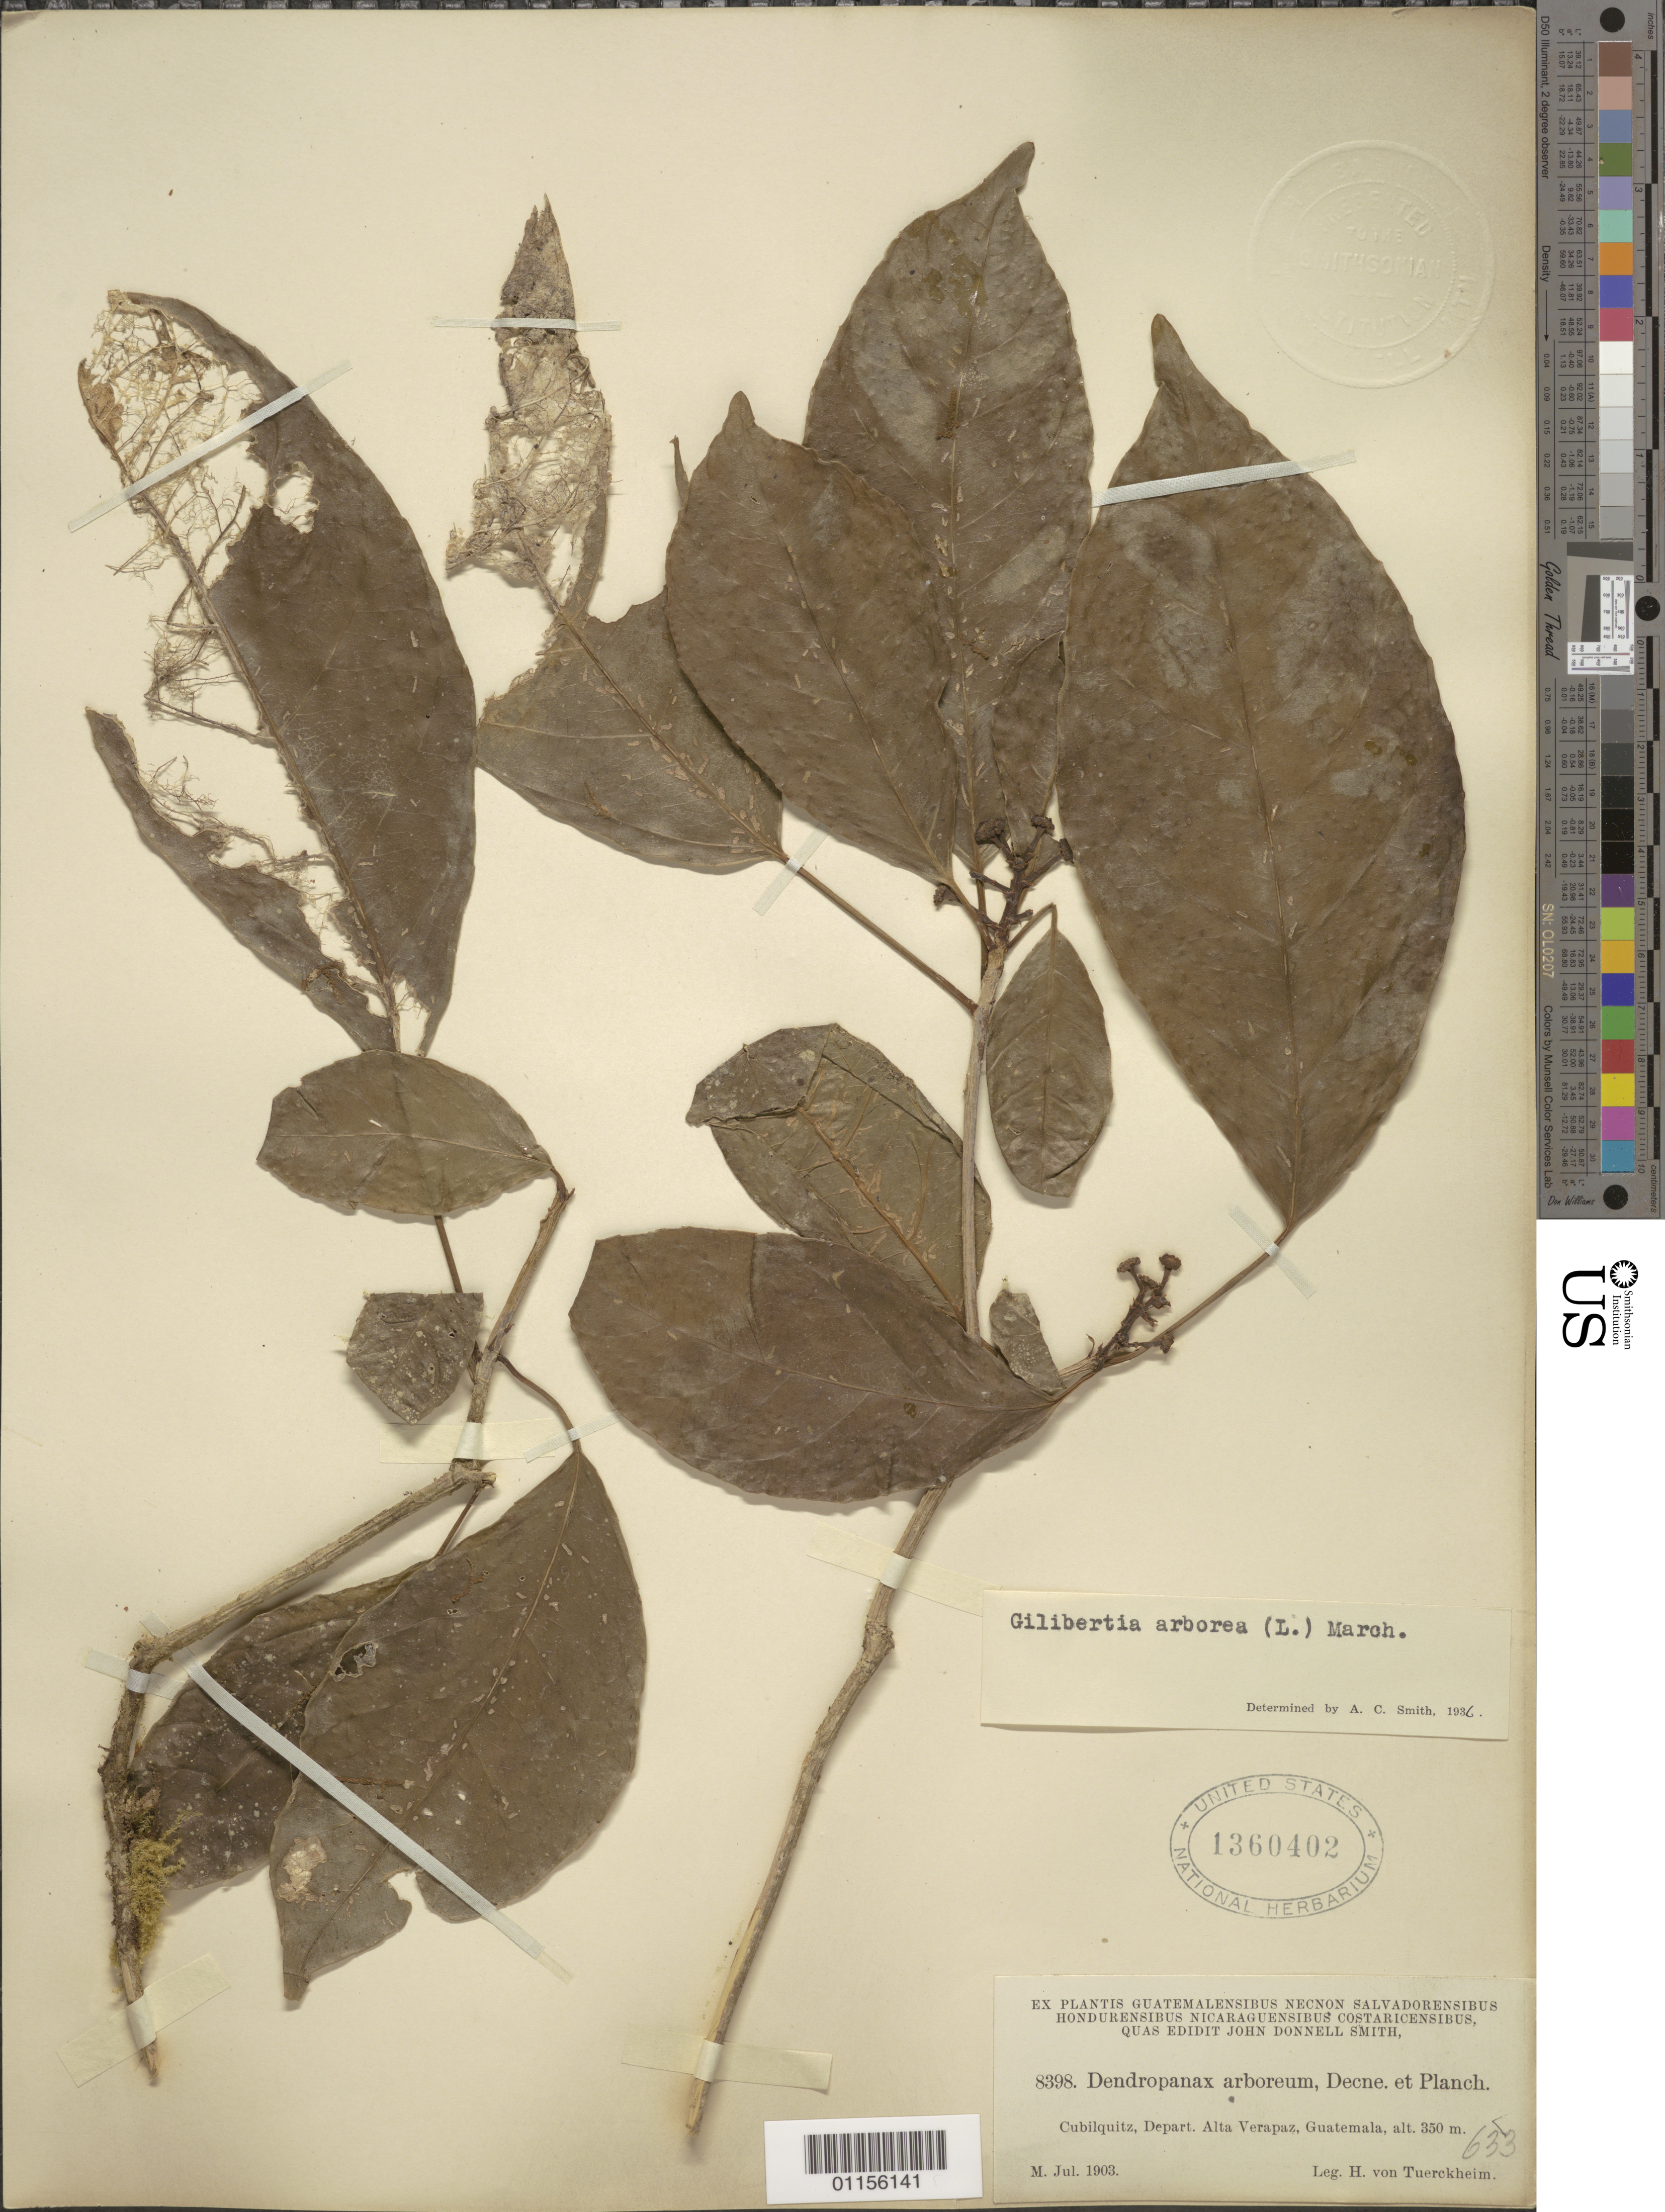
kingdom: Plantae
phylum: Tracheophyta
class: Magnoliopsida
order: Apiales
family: Araliaceae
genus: Dendropanax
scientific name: Dendropanax arboreus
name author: (L.) Decne. & Planch.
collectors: H. von Türckheim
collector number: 8398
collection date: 1903-07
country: Guatemala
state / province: Alta Verapaz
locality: Cubilquitz.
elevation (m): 350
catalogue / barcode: US 1360402